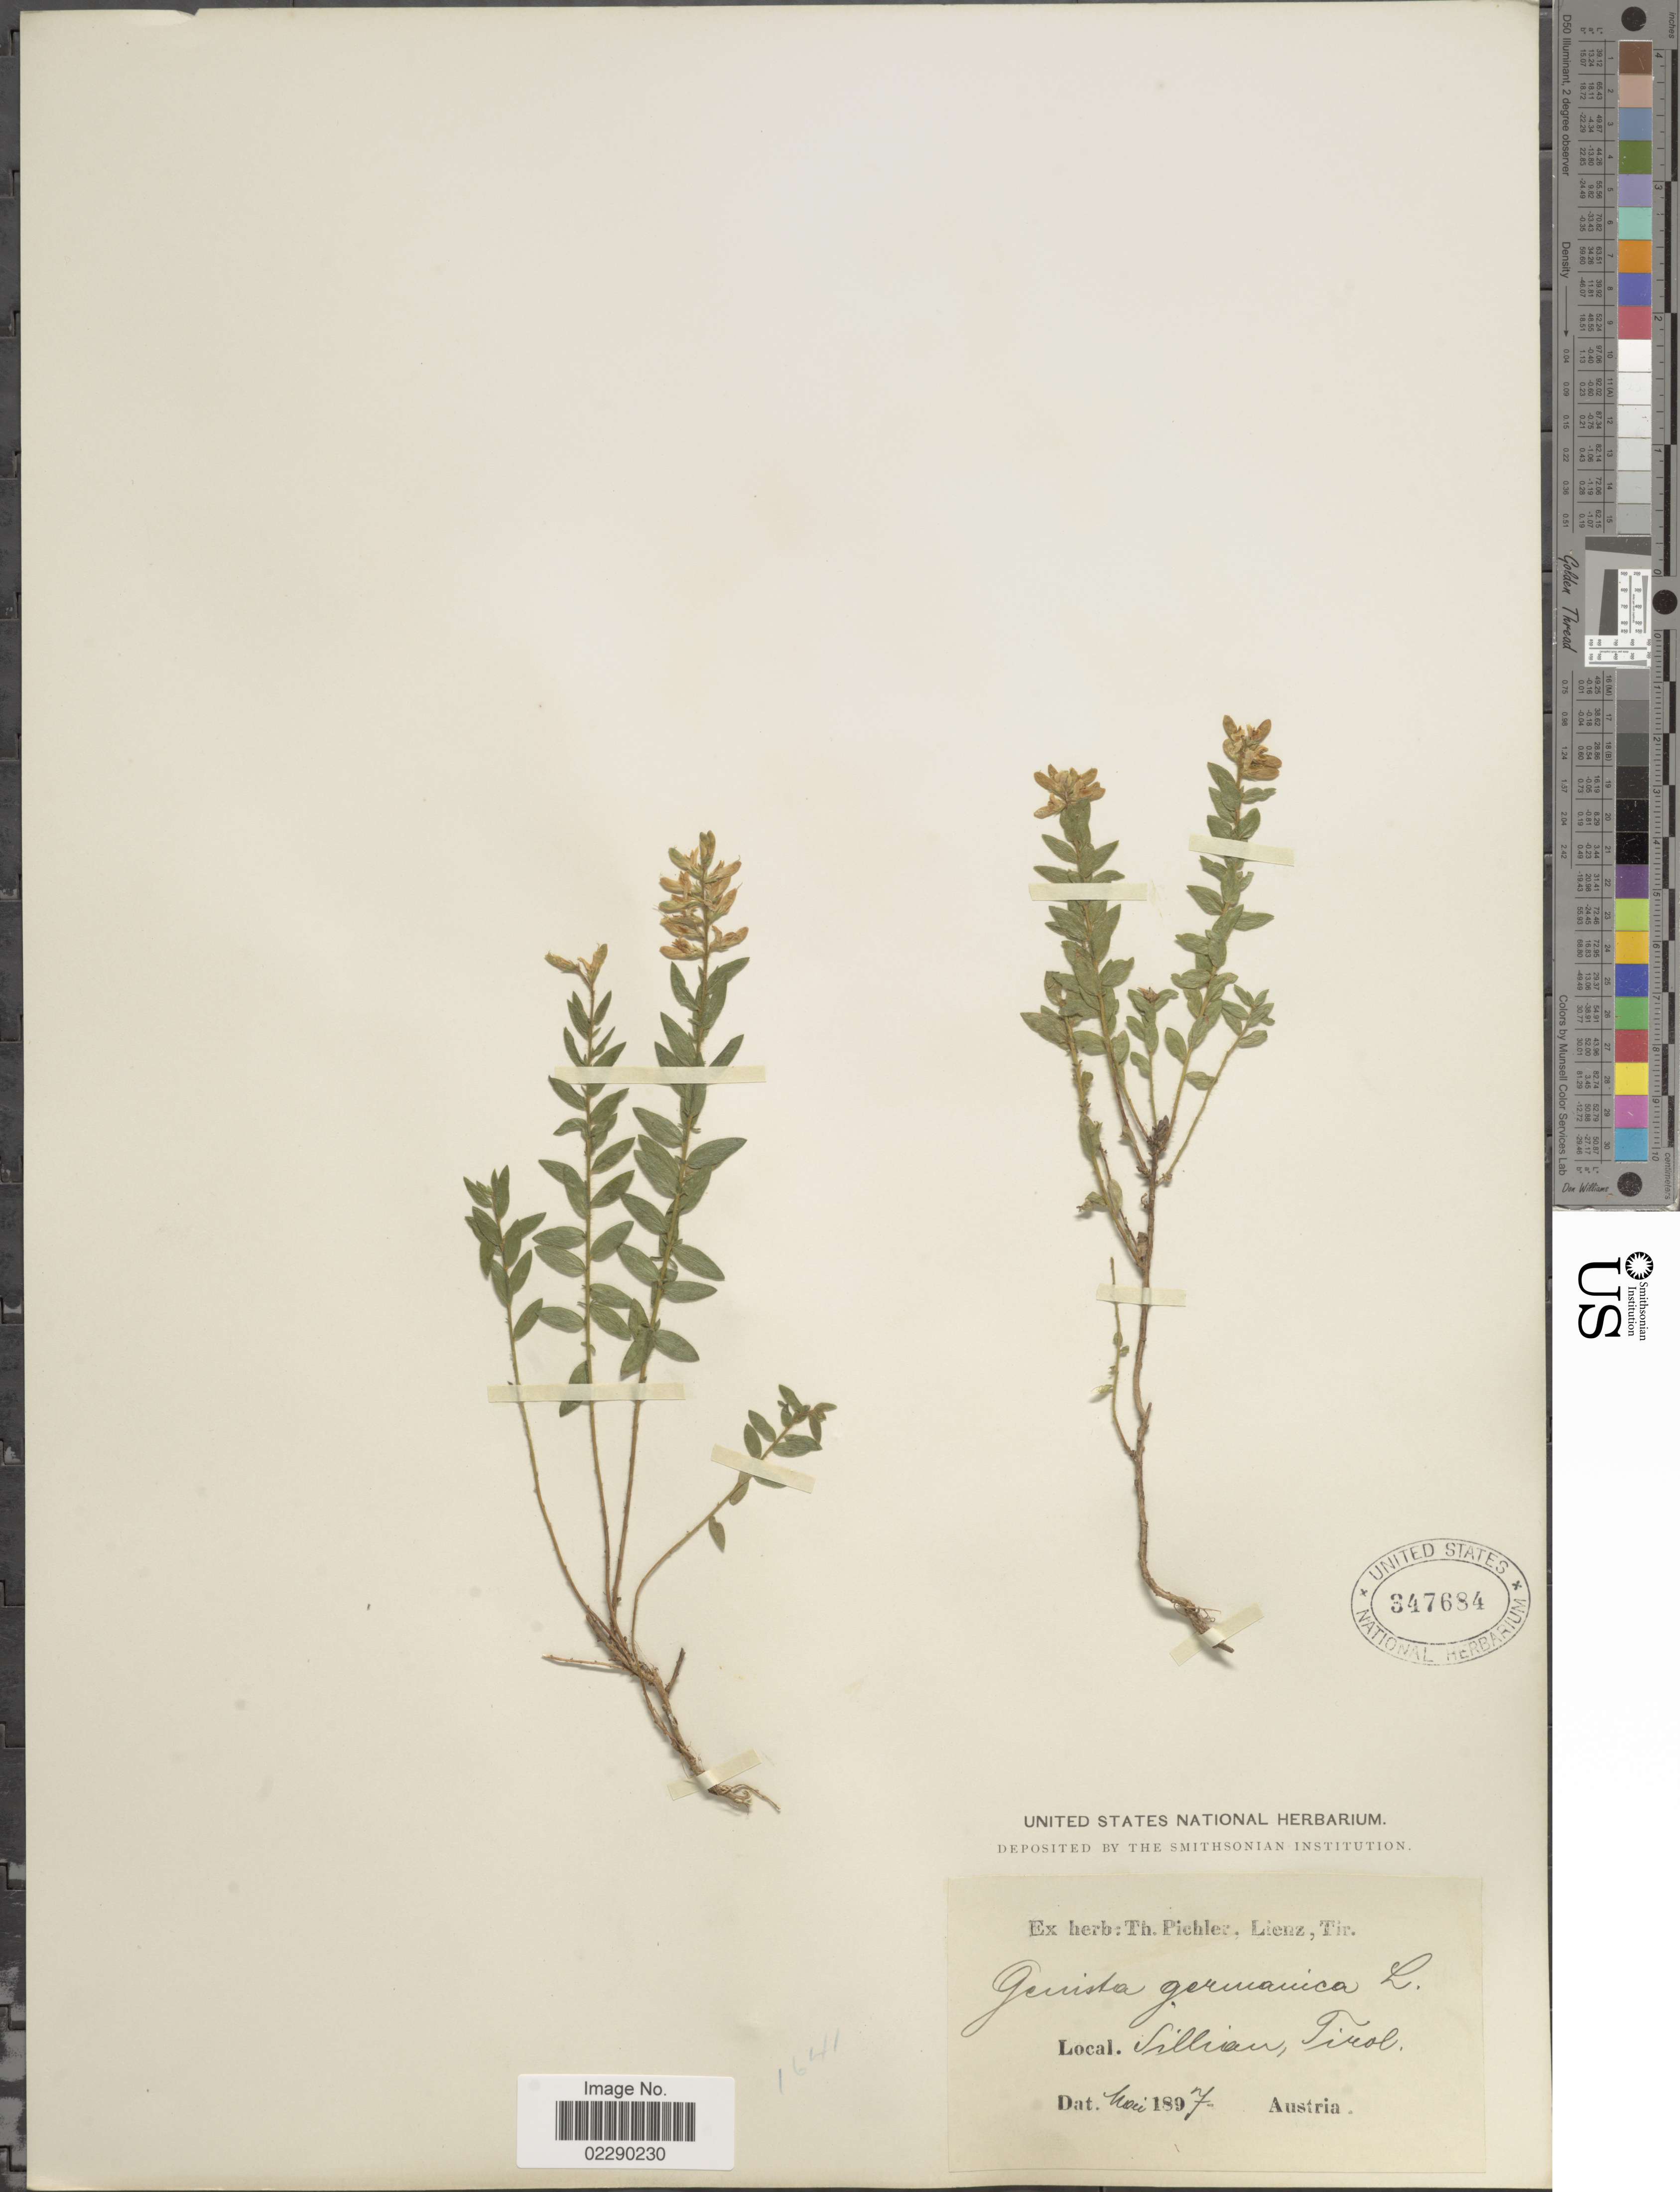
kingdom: Plantae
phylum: Tracheophyta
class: Magnoliopsida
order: Fabales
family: Fabaceae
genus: Genista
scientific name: Genista germanica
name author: L.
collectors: ex herb. T. Pichler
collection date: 1897-05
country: Austria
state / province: Tirol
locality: Sillian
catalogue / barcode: US 347684